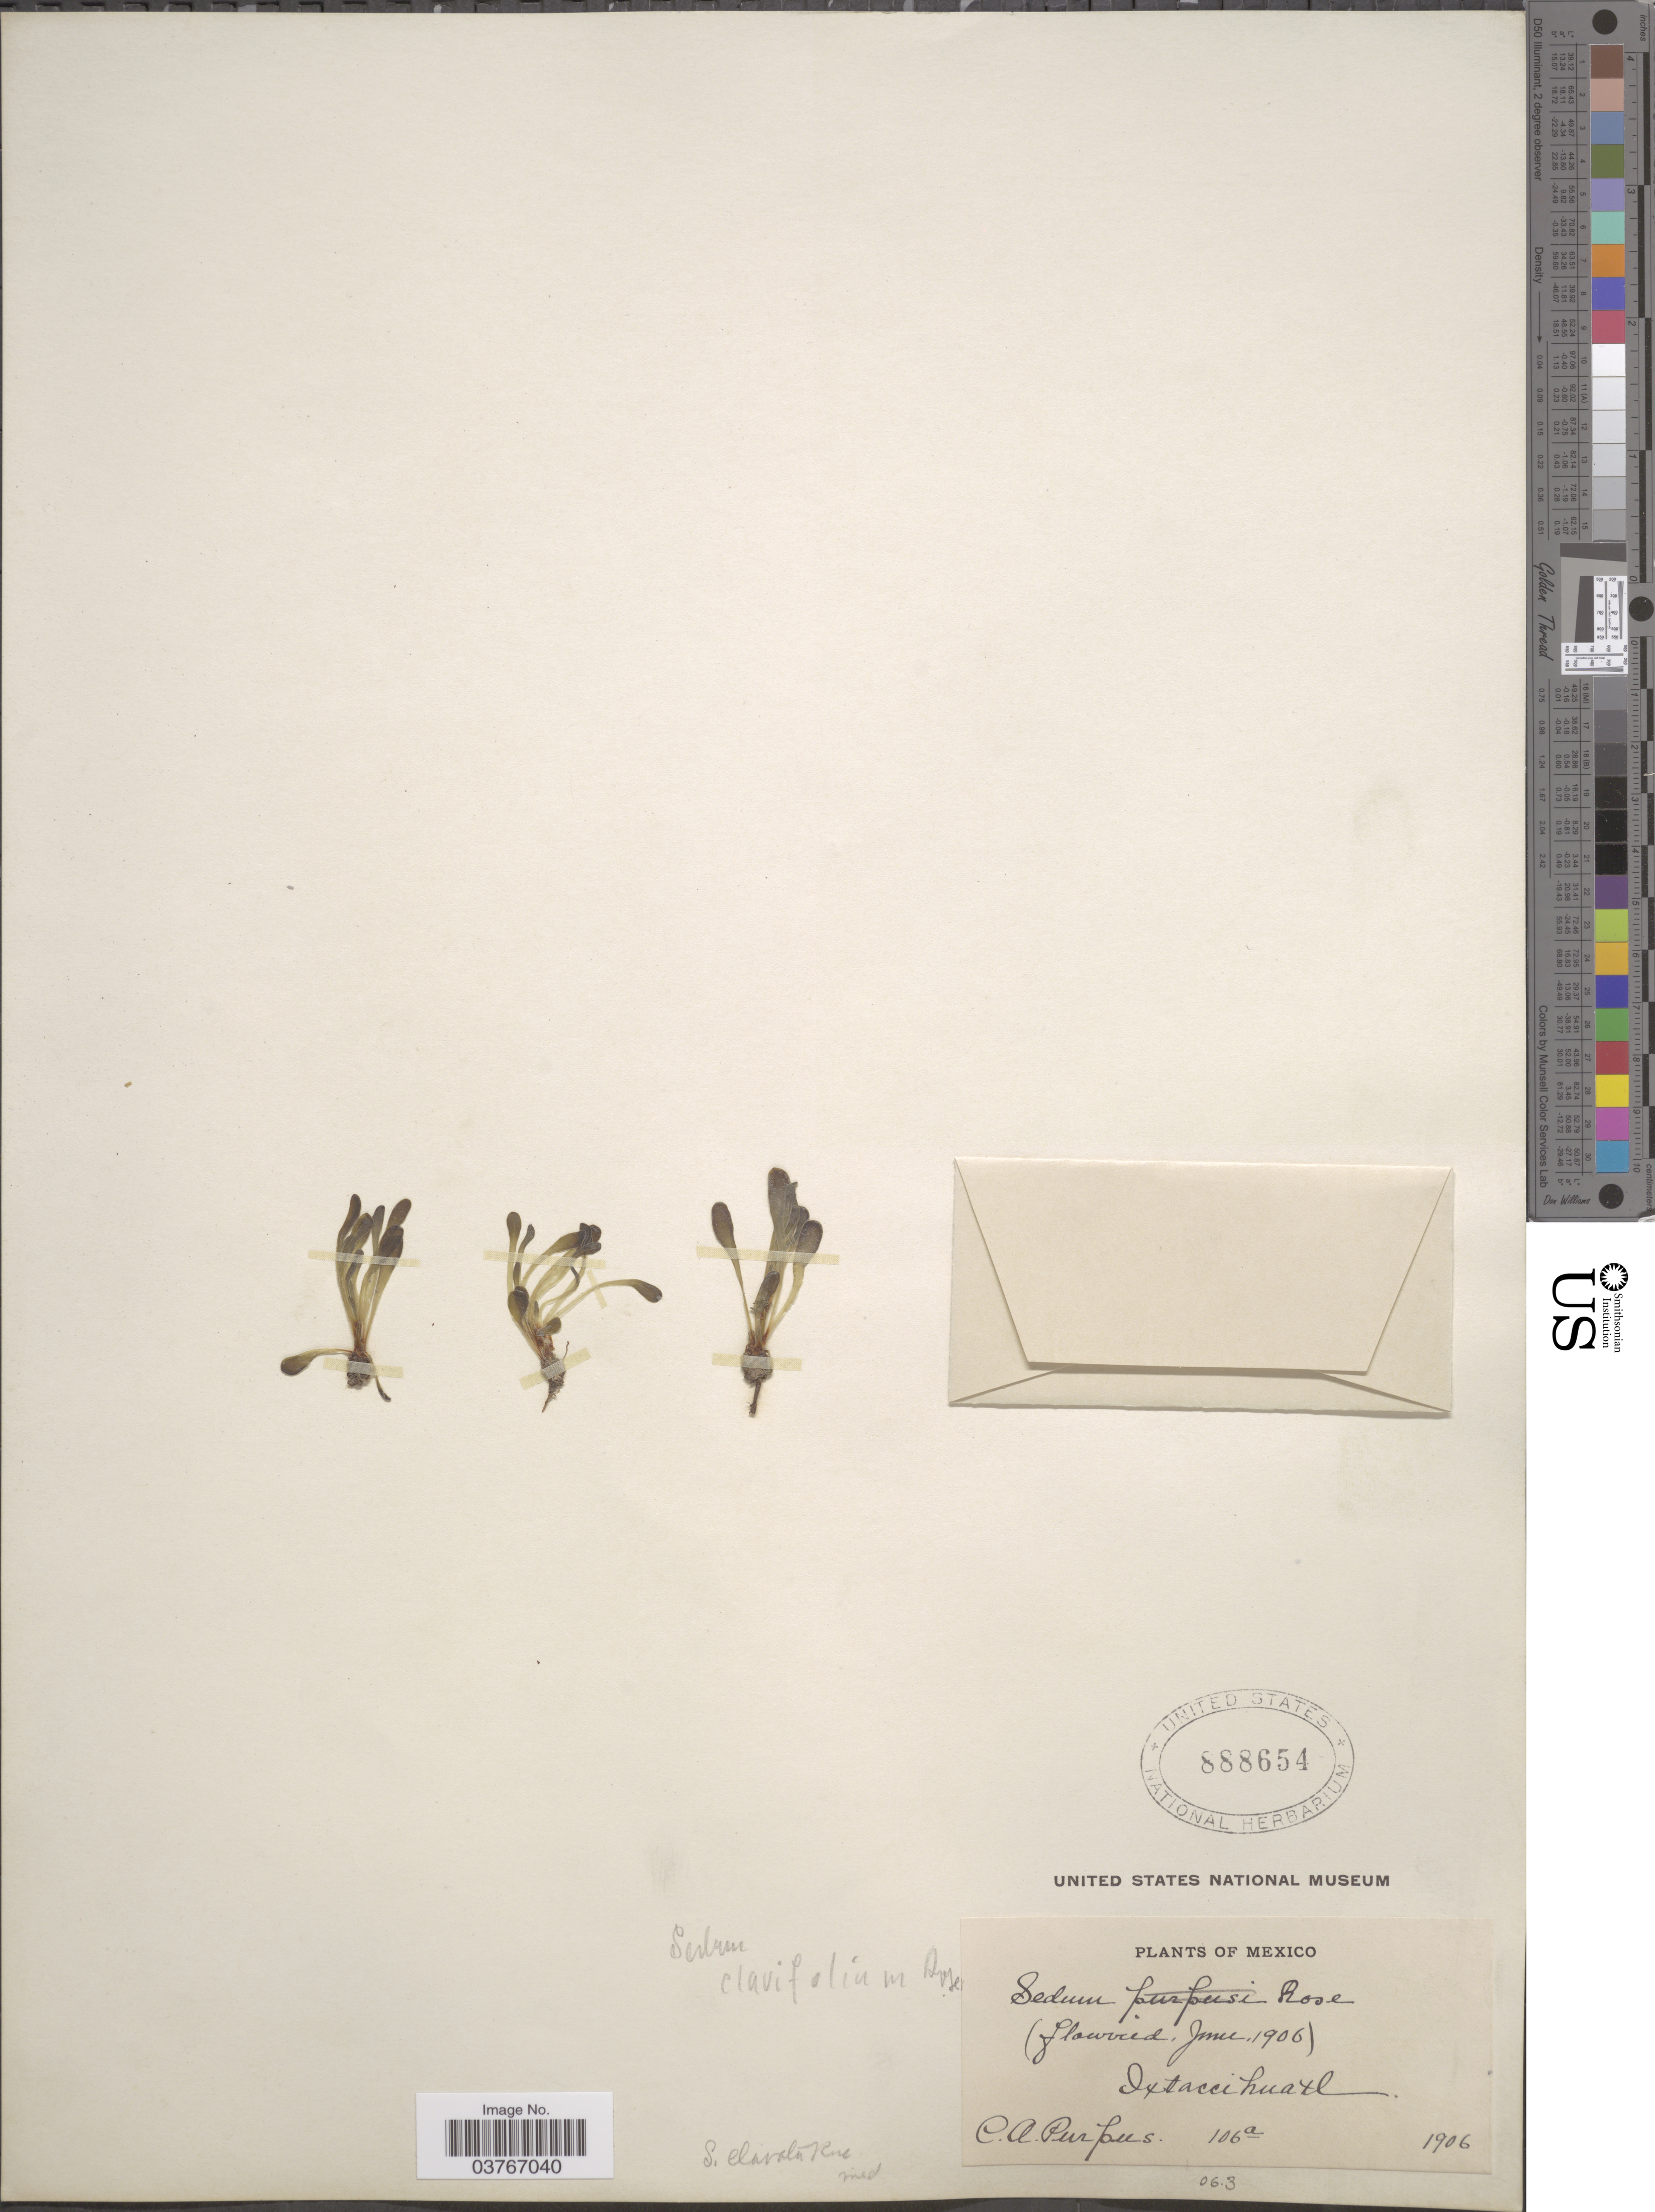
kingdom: Plantae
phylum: Tracheophyta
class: Magnoliopsida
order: Saxifragales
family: Crassulaceae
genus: Sedum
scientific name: Sedum clavifolium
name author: Rose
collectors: C. A. Purpus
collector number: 106a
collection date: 1906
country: Mexico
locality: Ixtaccihuatl.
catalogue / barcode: US 888654